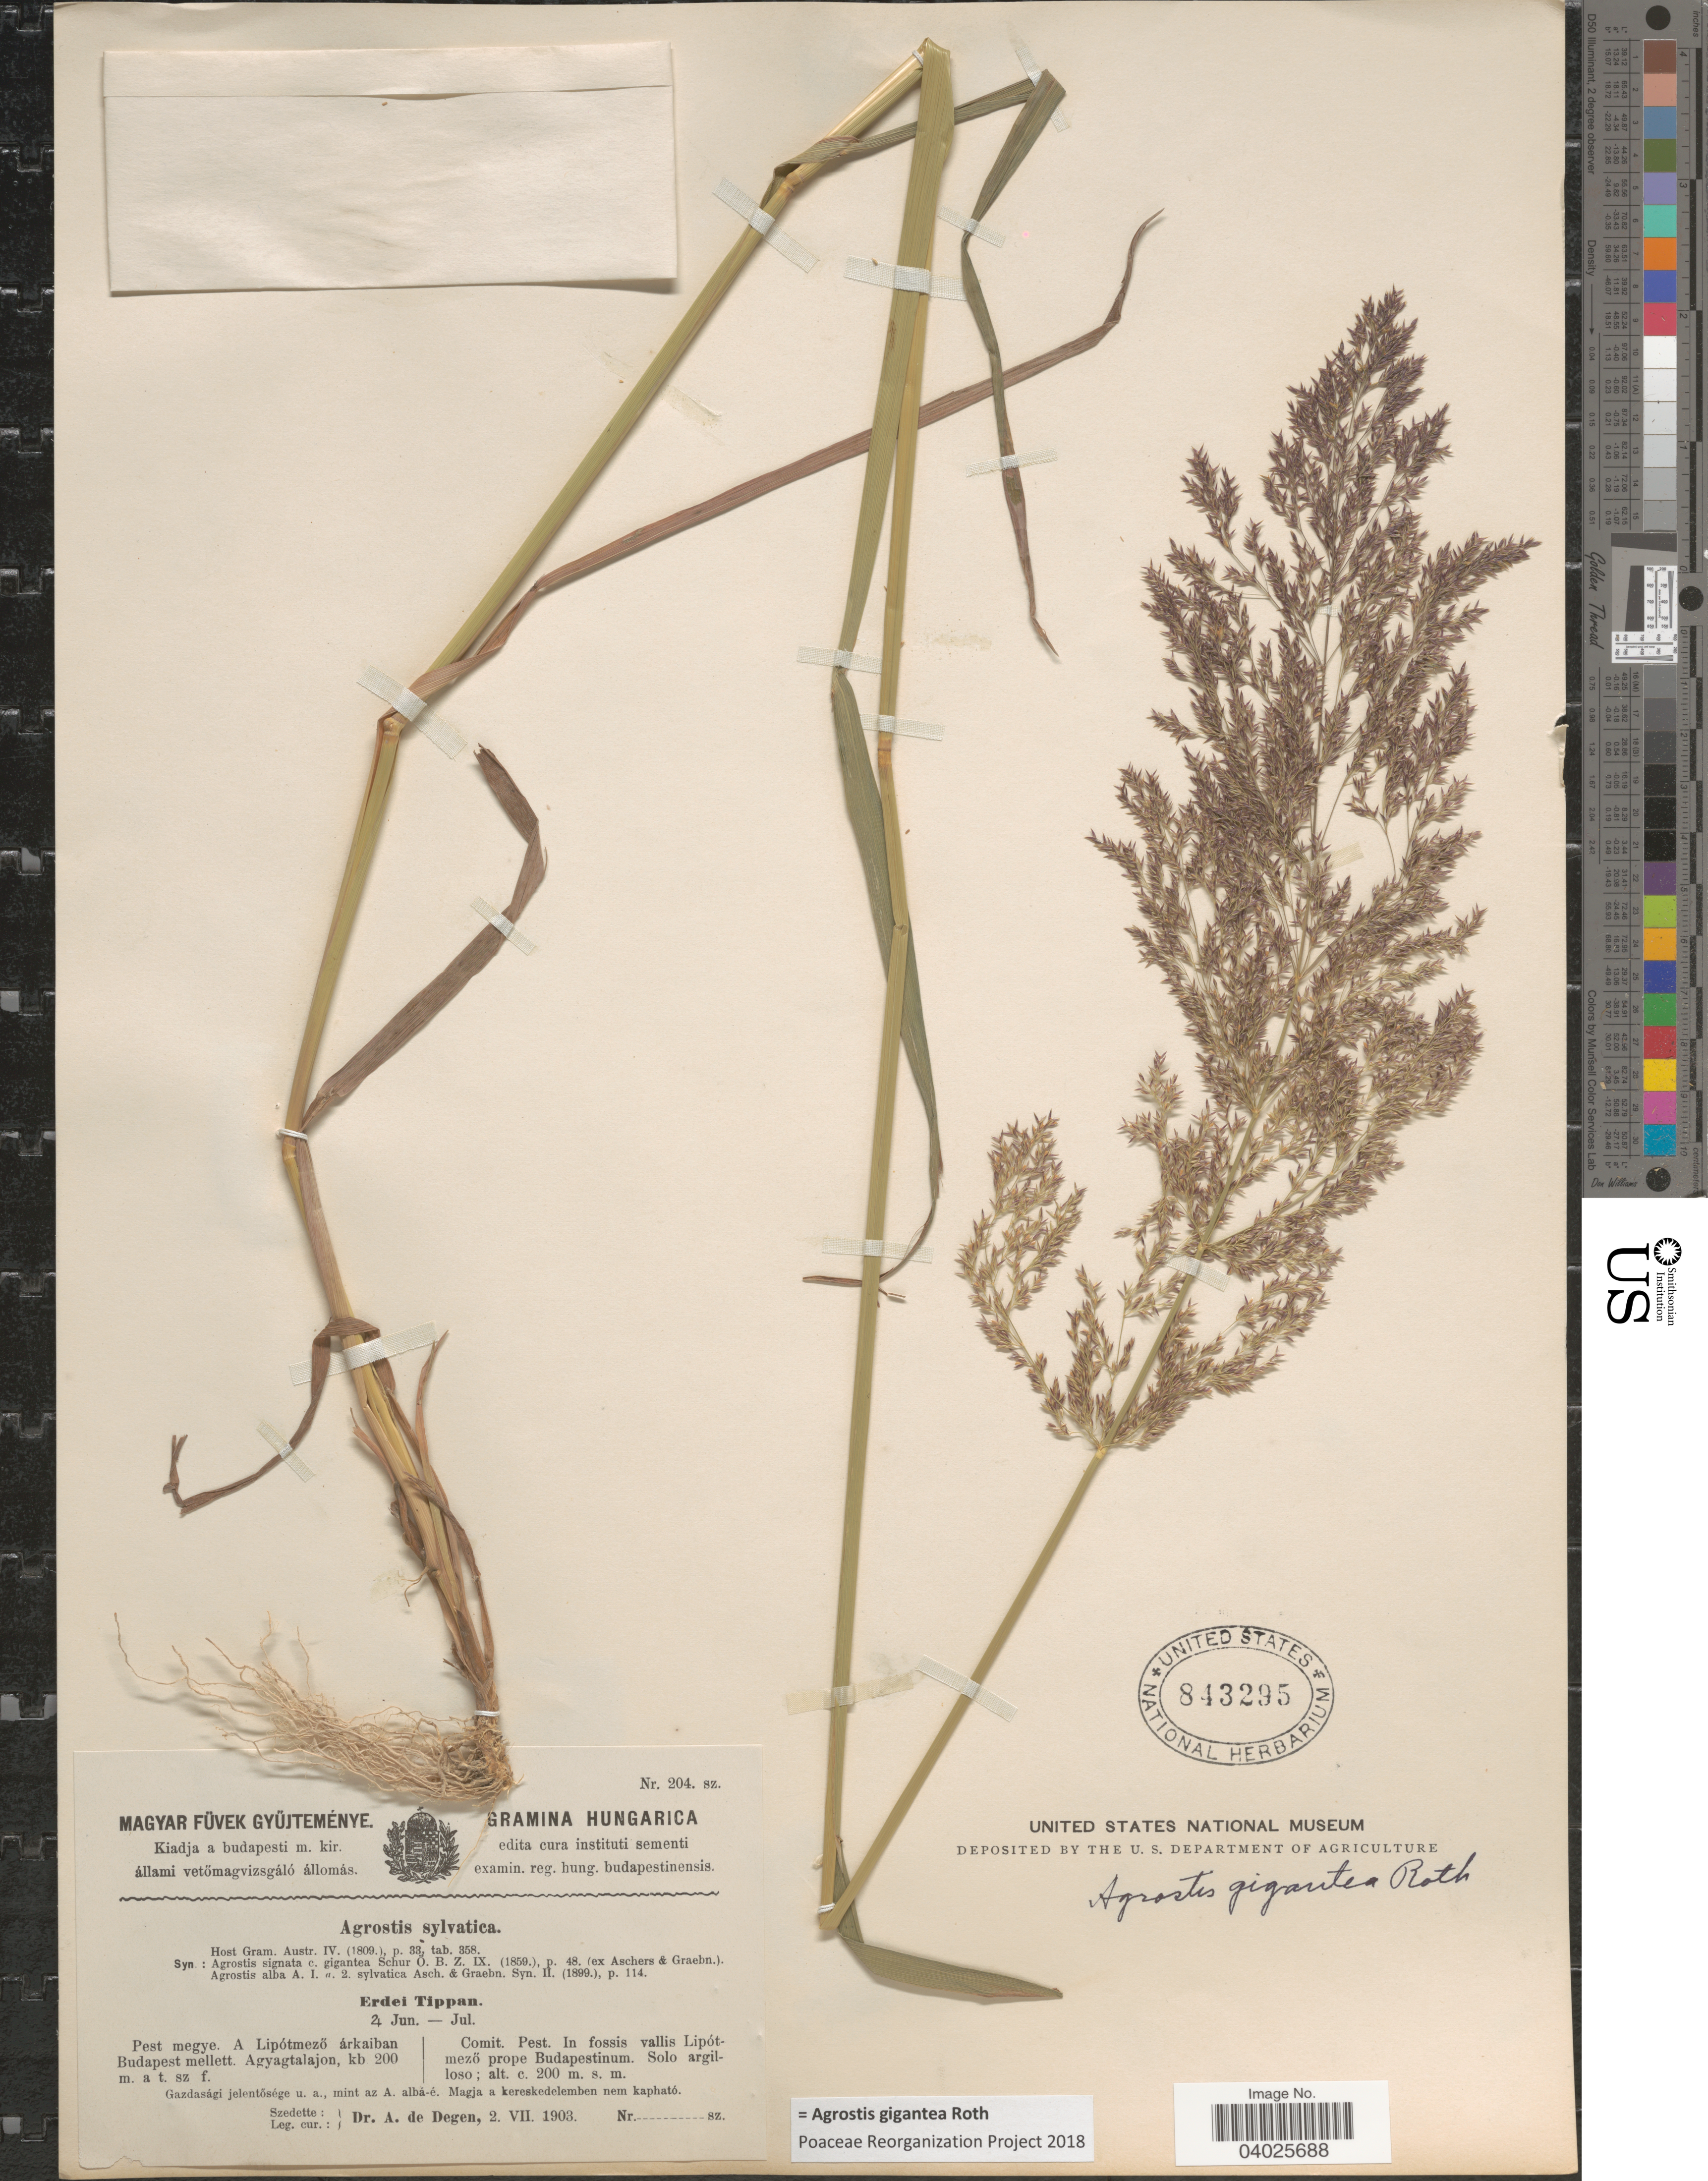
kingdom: Plantae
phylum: Tracheophyta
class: Liliopsida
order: Poales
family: Poaceae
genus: Agrostis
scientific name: Agrostis gigantea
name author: Roth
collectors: A. Degen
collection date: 1903-07-02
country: Hungary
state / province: Budapest, Capital District of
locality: Hungarica. Comit. Pest. In fossis vallis Lipótmezö prope Budapestinum. Solo argilloso.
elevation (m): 200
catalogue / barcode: US 843295